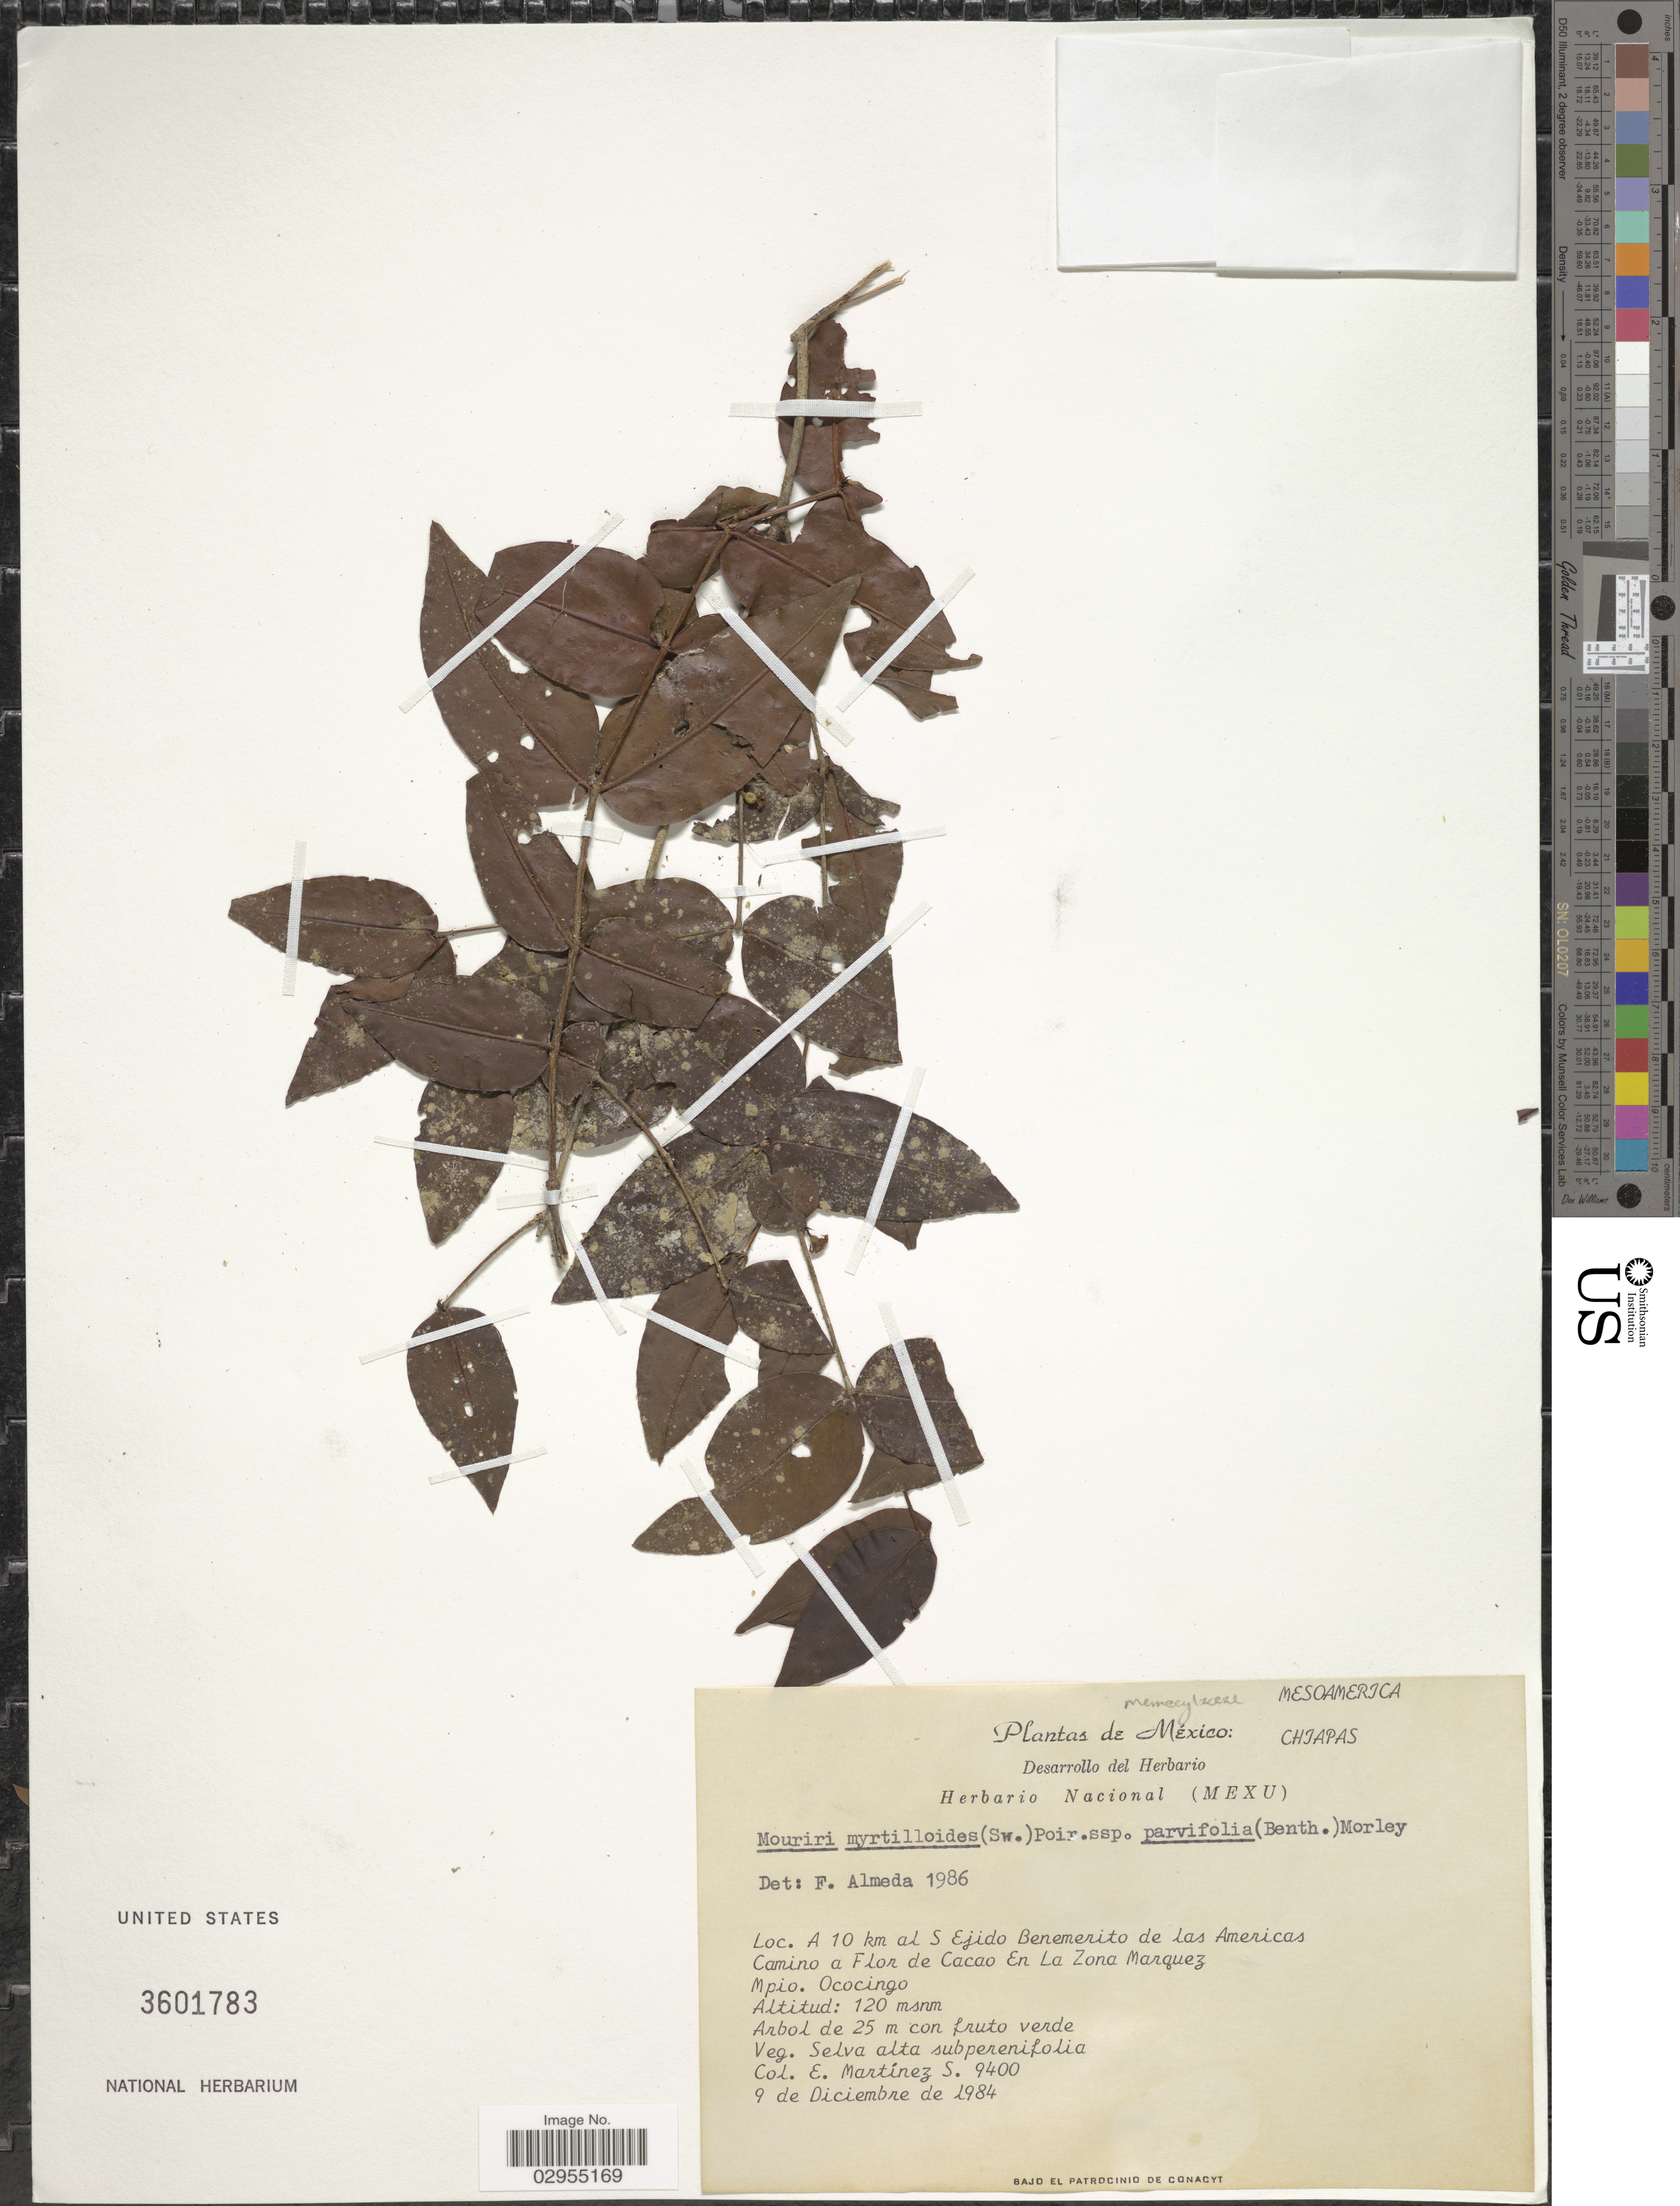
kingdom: Plantae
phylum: Tracheophyta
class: Magnoliopsida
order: Myrtales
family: Melastomataceae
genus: Mouriri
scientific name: Mouriri myrtilloides subsp. parvifolia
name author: (Benth.) Morley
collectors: E. M. Martínez S.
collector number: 9400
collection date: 1984-12-09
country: Mexico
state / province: Chiapas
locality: A 10 km al S Ejido Benemerito de las Americas Camino a Flor de Cacao En La Zona Marquez. Mpio. Ococingo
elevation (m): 120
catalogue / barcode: US 3601783